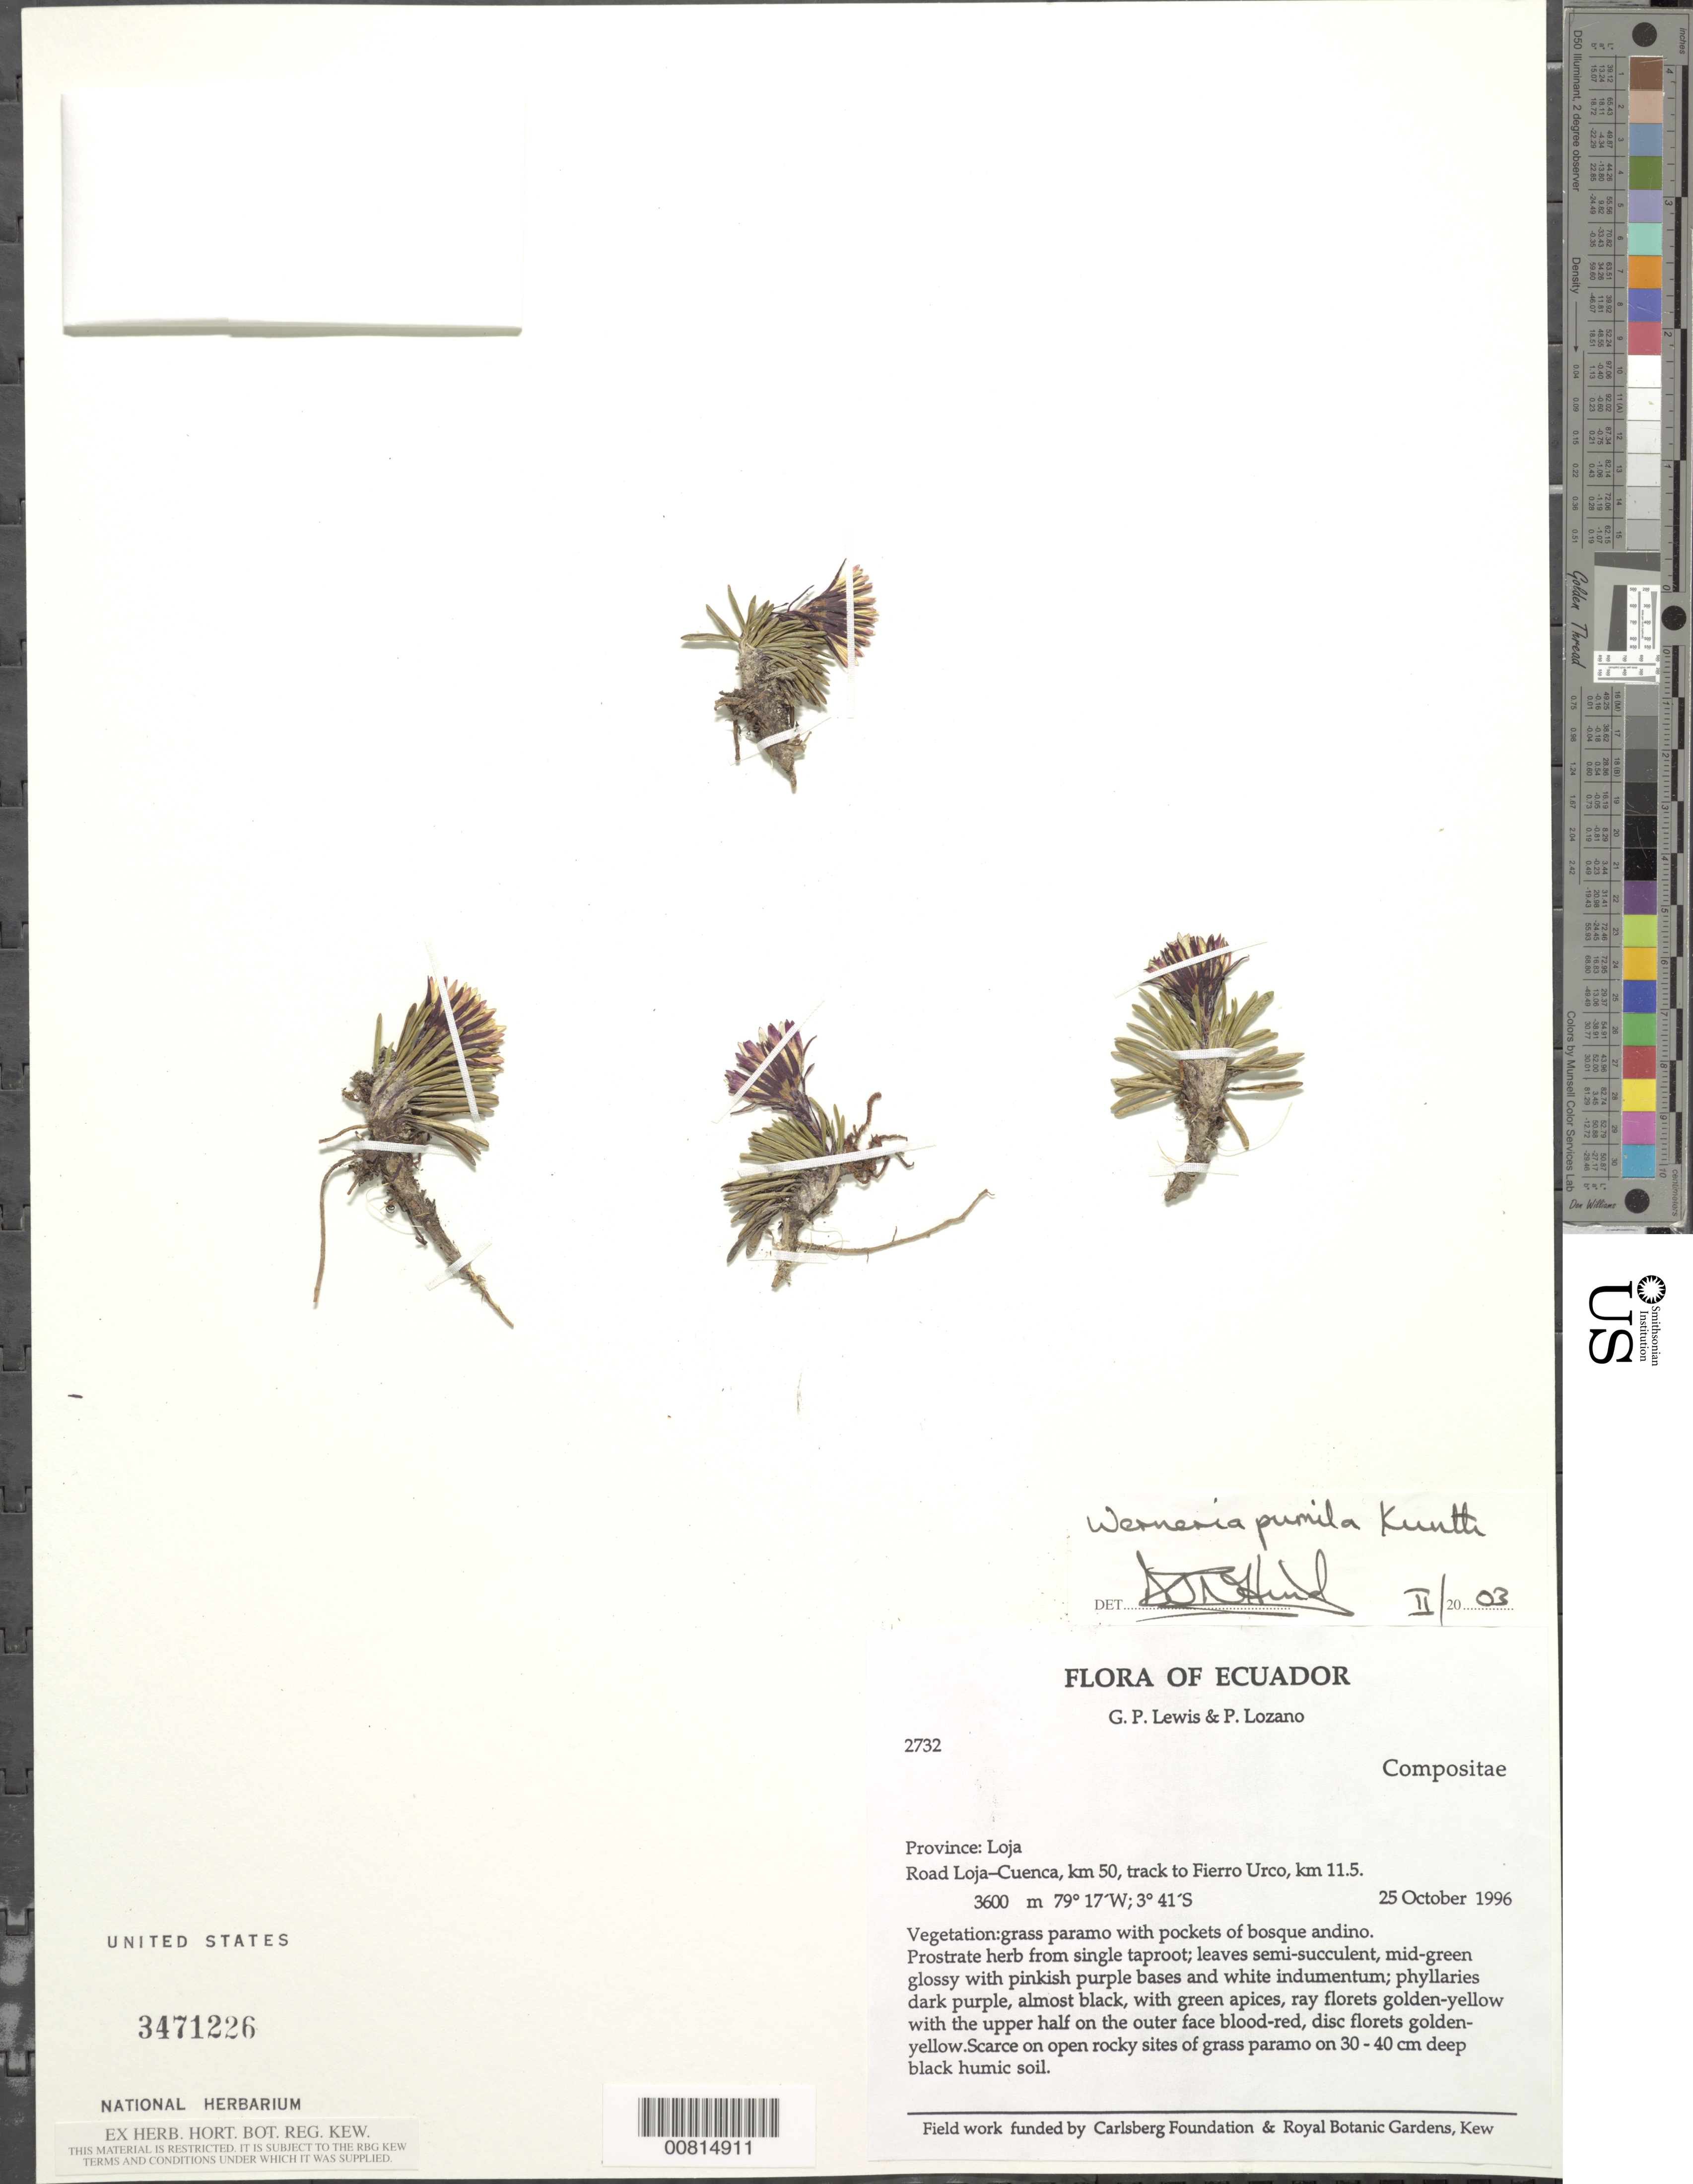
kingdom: Plantae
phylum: Tracheophyta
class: Magnoliopsida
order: Asterales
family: Asteraceae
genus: Werneria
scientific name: Werneria pumila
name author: Kunth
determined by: Hind, N.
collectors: G. P. Lewis & P. Lozano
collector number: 2732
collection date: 1996-10-25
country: Ecuador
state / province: Loja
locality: Loja to Cuenca road, km 50, track to Fierro Urco, km 11.5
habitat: Grass paramo with pockets of bosque andino; on open rocky sites of grass paramo on 30-40 cm deep black humic soil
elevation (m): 3600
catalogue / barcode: US 3471226